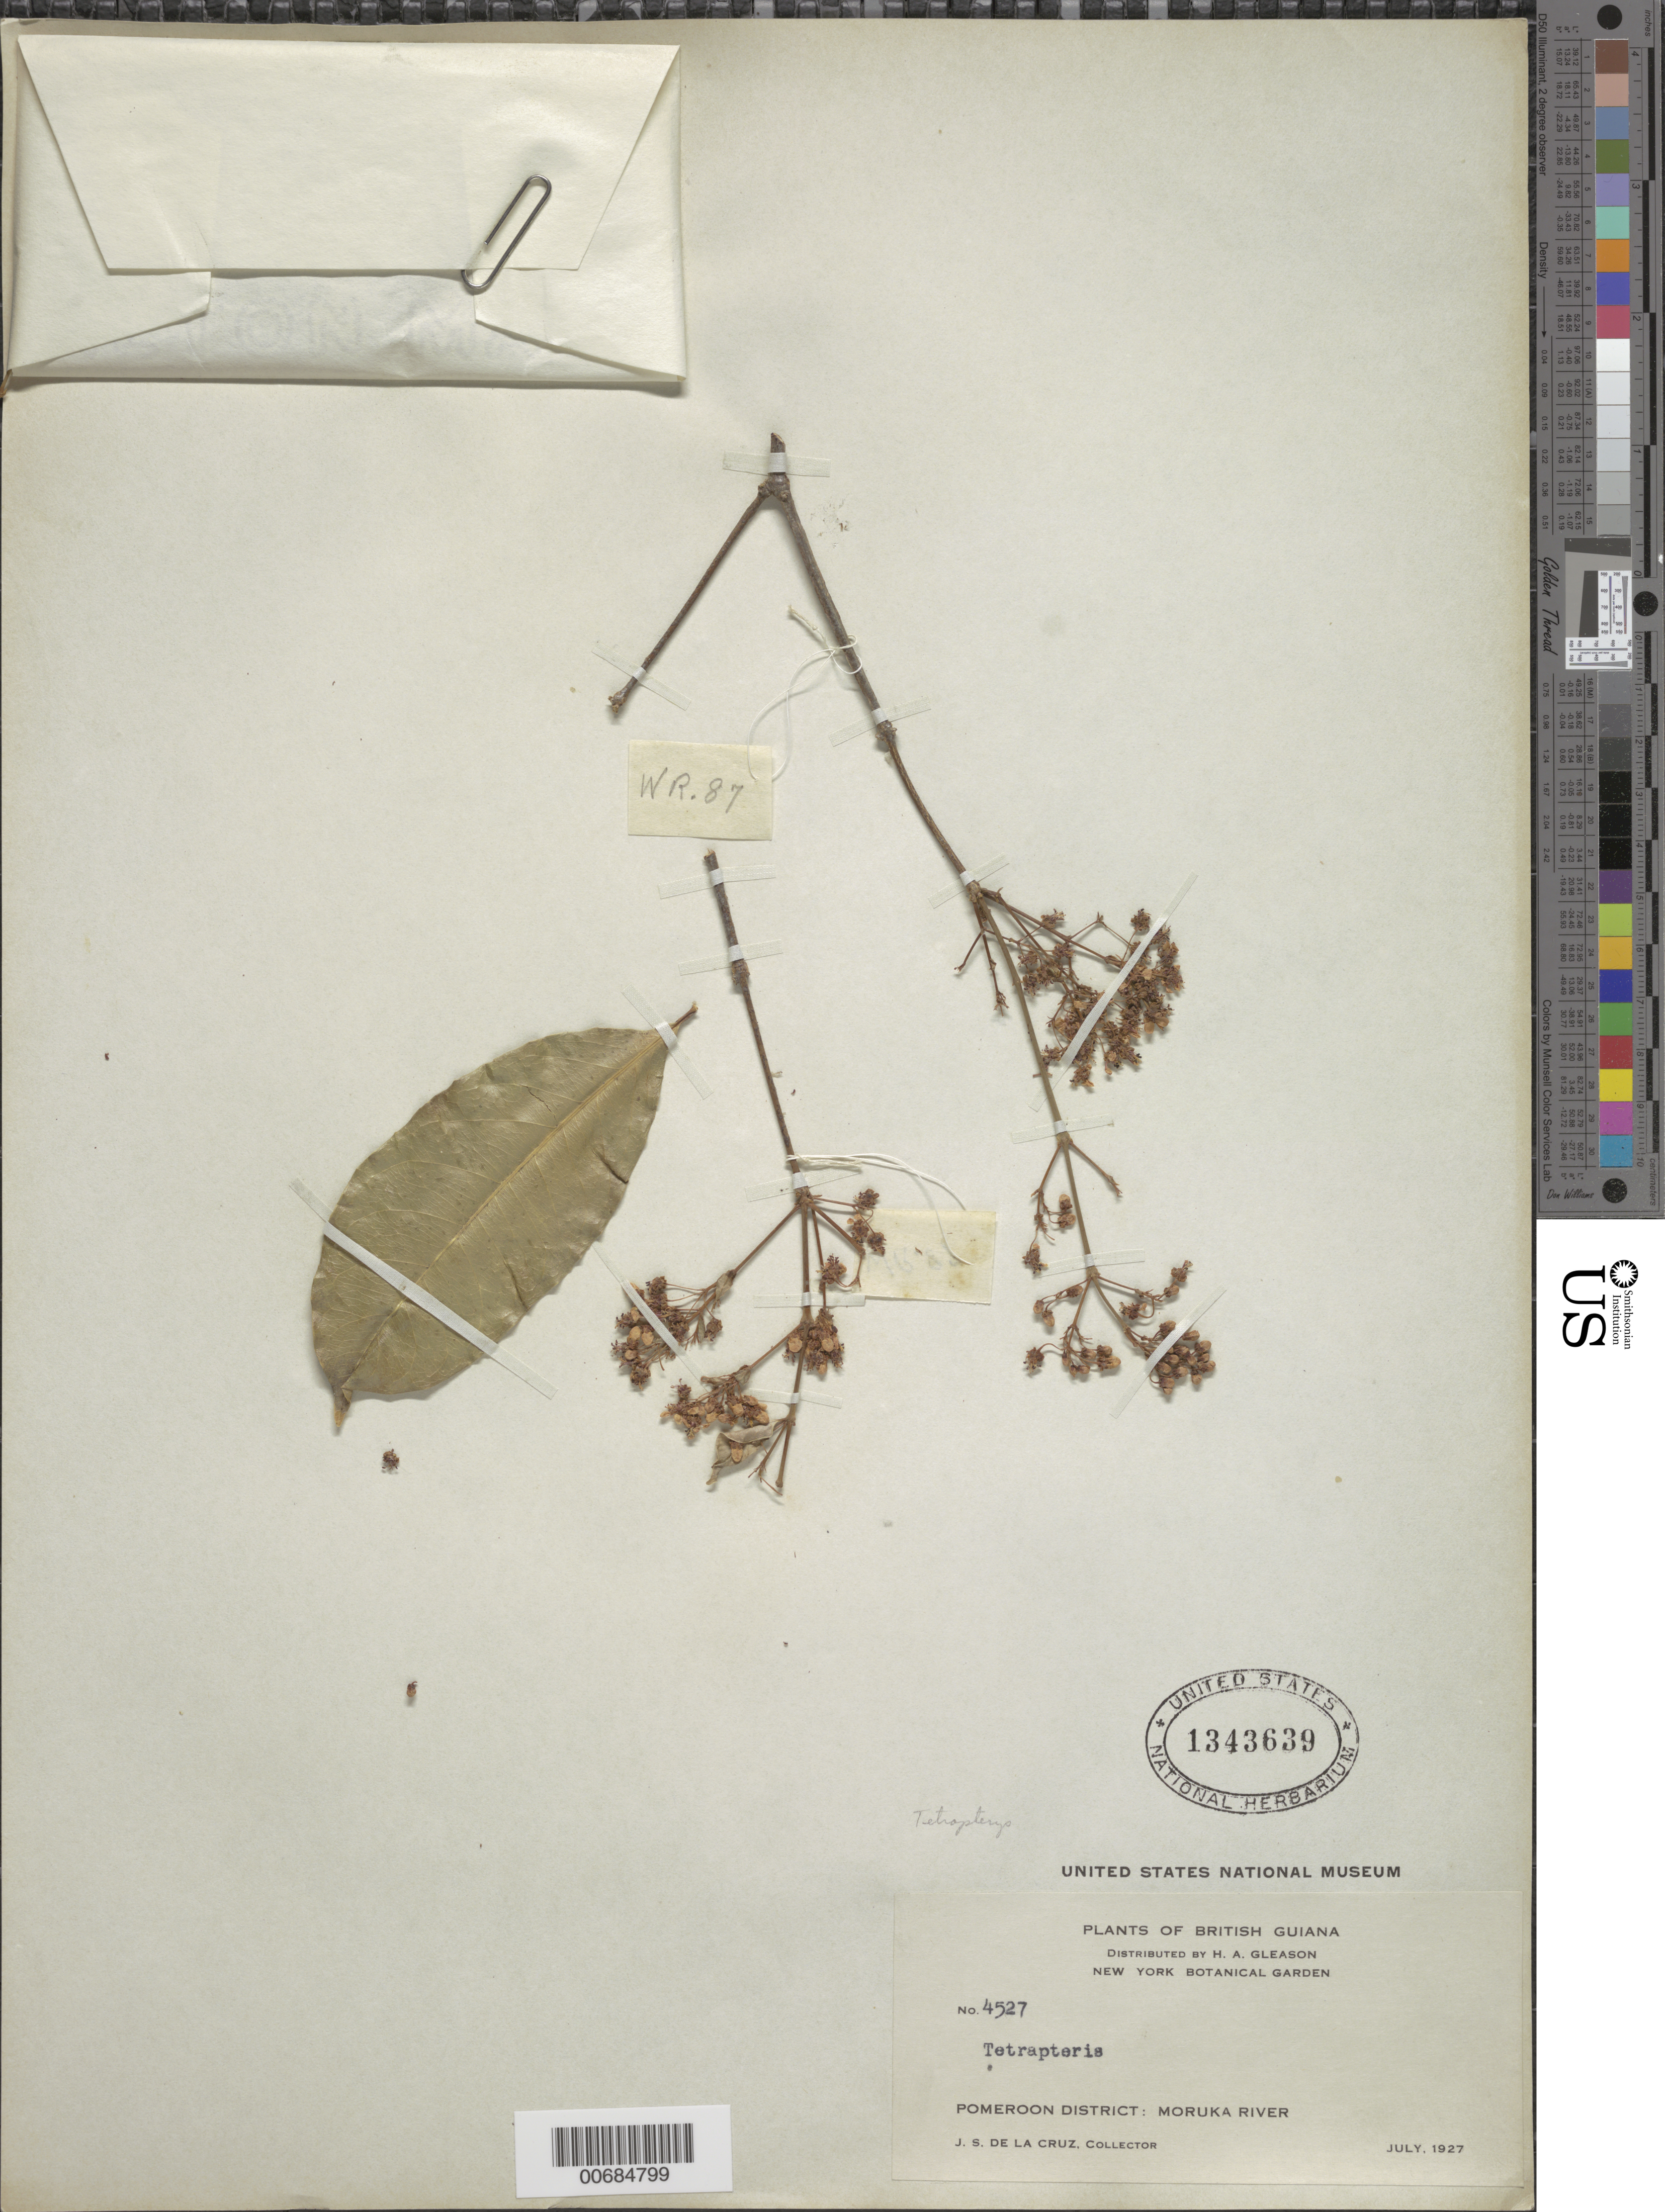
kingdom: Plantae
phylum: Tracheophyta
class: Magnoliopsida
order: Malpighiales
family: Malpighiaceae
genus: Tetrapterys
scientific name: Tetrapterys sp.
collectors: J. S. de la Cruz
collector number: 4527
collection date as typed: Jul-27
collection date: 1927-07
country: Guyana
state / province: Barima-Waini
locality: Moruka R., Pomeroon Dist.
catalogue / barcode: US 1343639